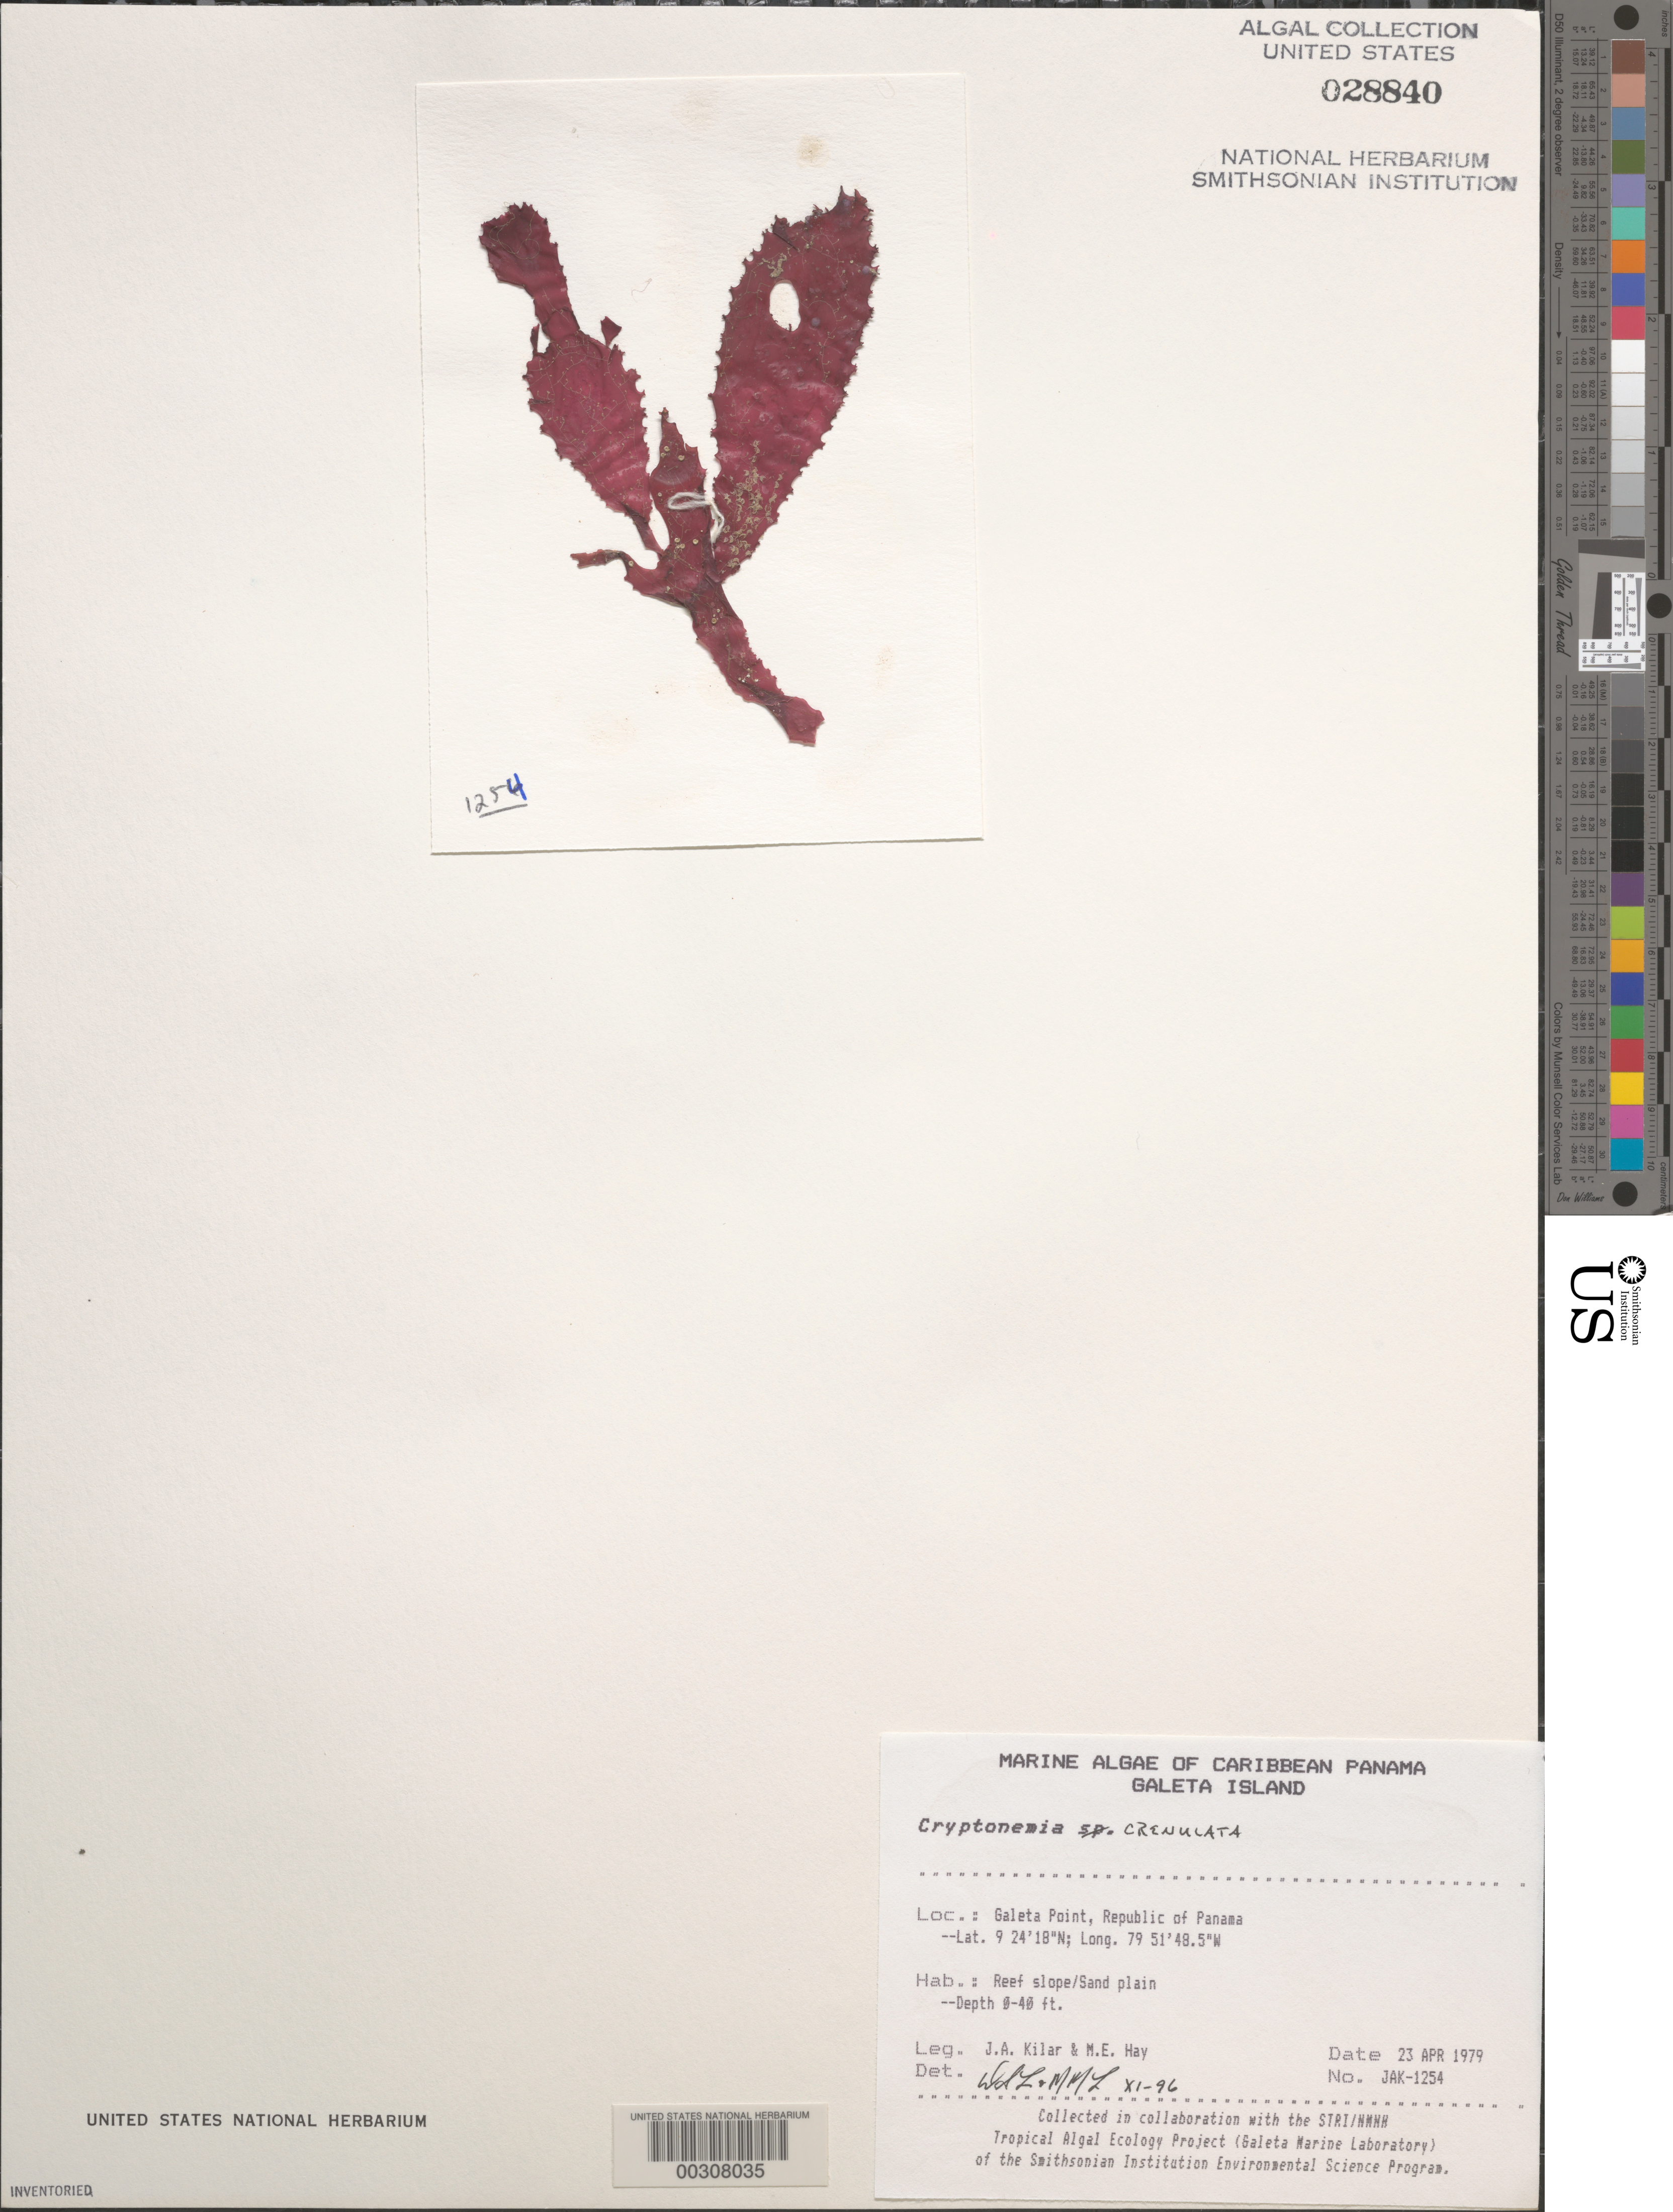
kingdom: Plantae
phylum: Rhodophyta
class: Florideophyceae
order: Halymeniales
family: Halymeniaceae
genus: Cryptonemia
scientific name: Cryptonemia crenulata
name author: (J. Agardh) J. Agardh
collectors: J. Kilar & M. E. Hay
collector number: JAK-1254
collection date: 1979-04-23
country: Panama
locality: Caribbean Panama. Galeta Island. Galeta Point, Republic of Panama.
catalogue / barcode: US 28840